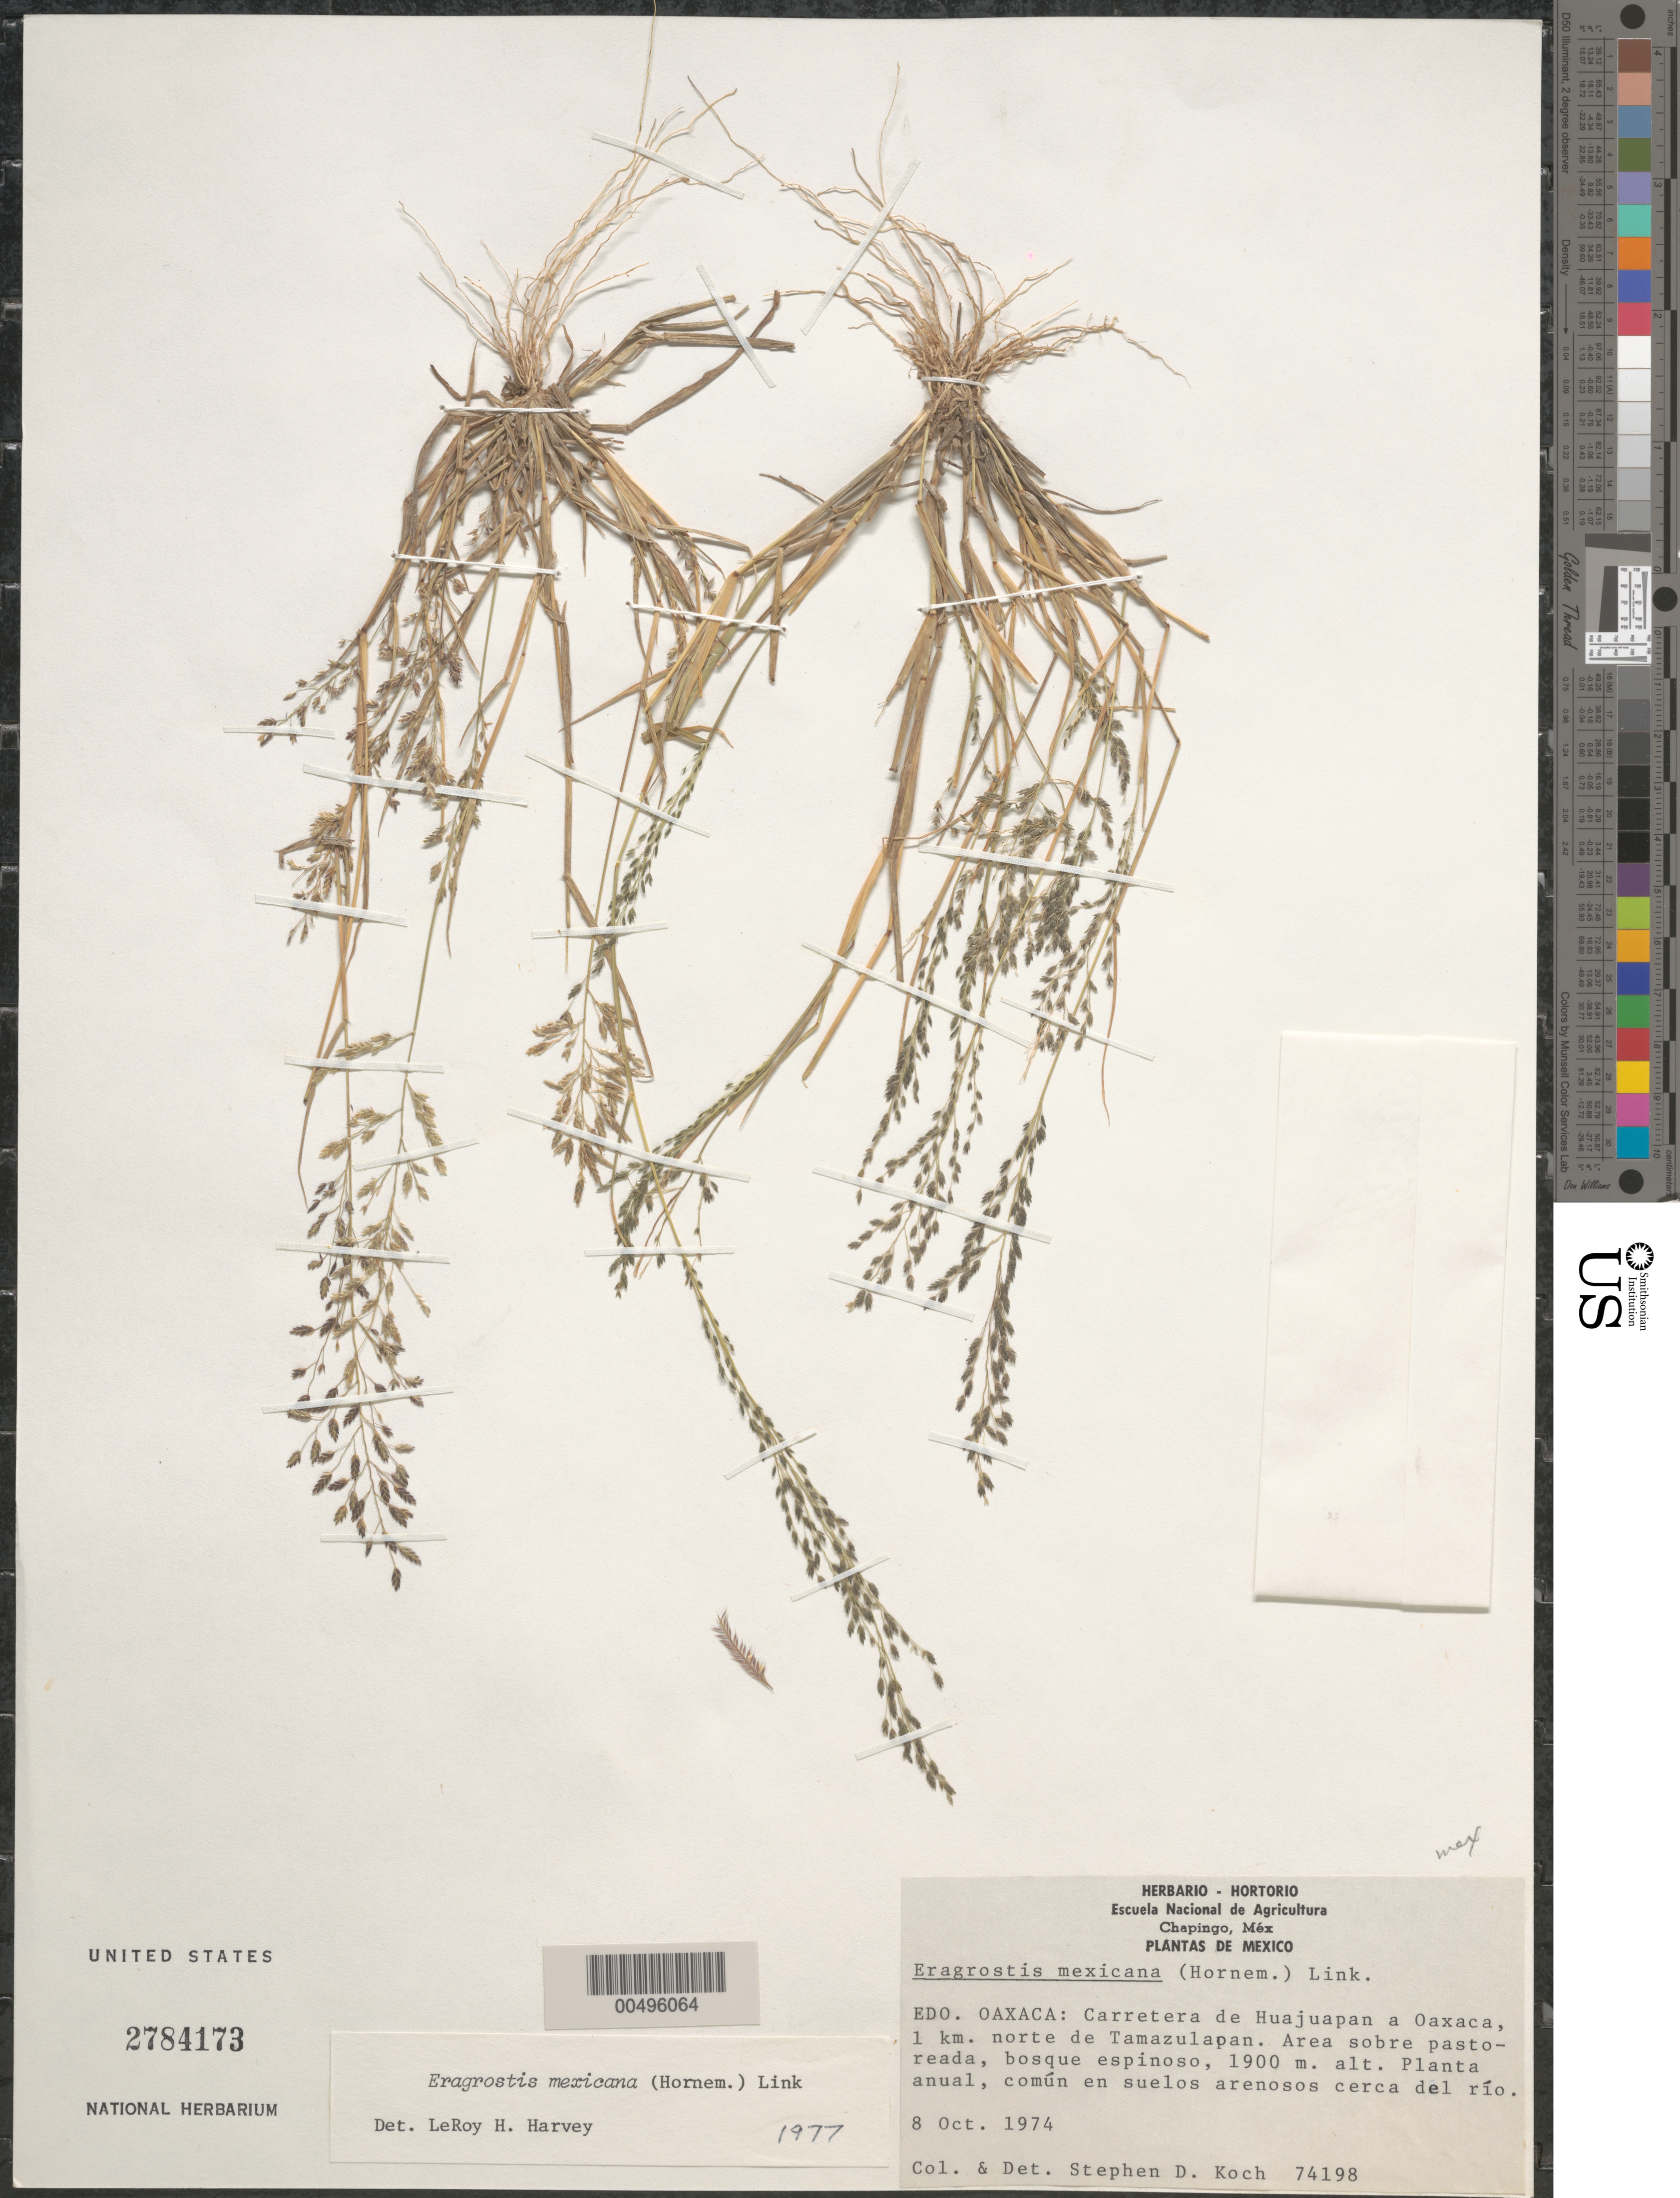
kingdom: Plantae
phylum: Tracheophyta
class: Liliopsida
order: Poales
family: Poaceae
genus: Eragrostis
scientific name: Eragrostis mexicana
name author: (Hornem.) Link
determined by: Harvey, L. H.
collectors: S. D. Koch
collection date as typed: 8 Oct 1974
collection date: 1974-10-08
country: Mexico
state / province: Oaxaca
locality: Huajuapan a Oaxaca Rd, 1 km N of Tamazulapan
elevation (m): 1900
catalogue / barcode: US 2784173